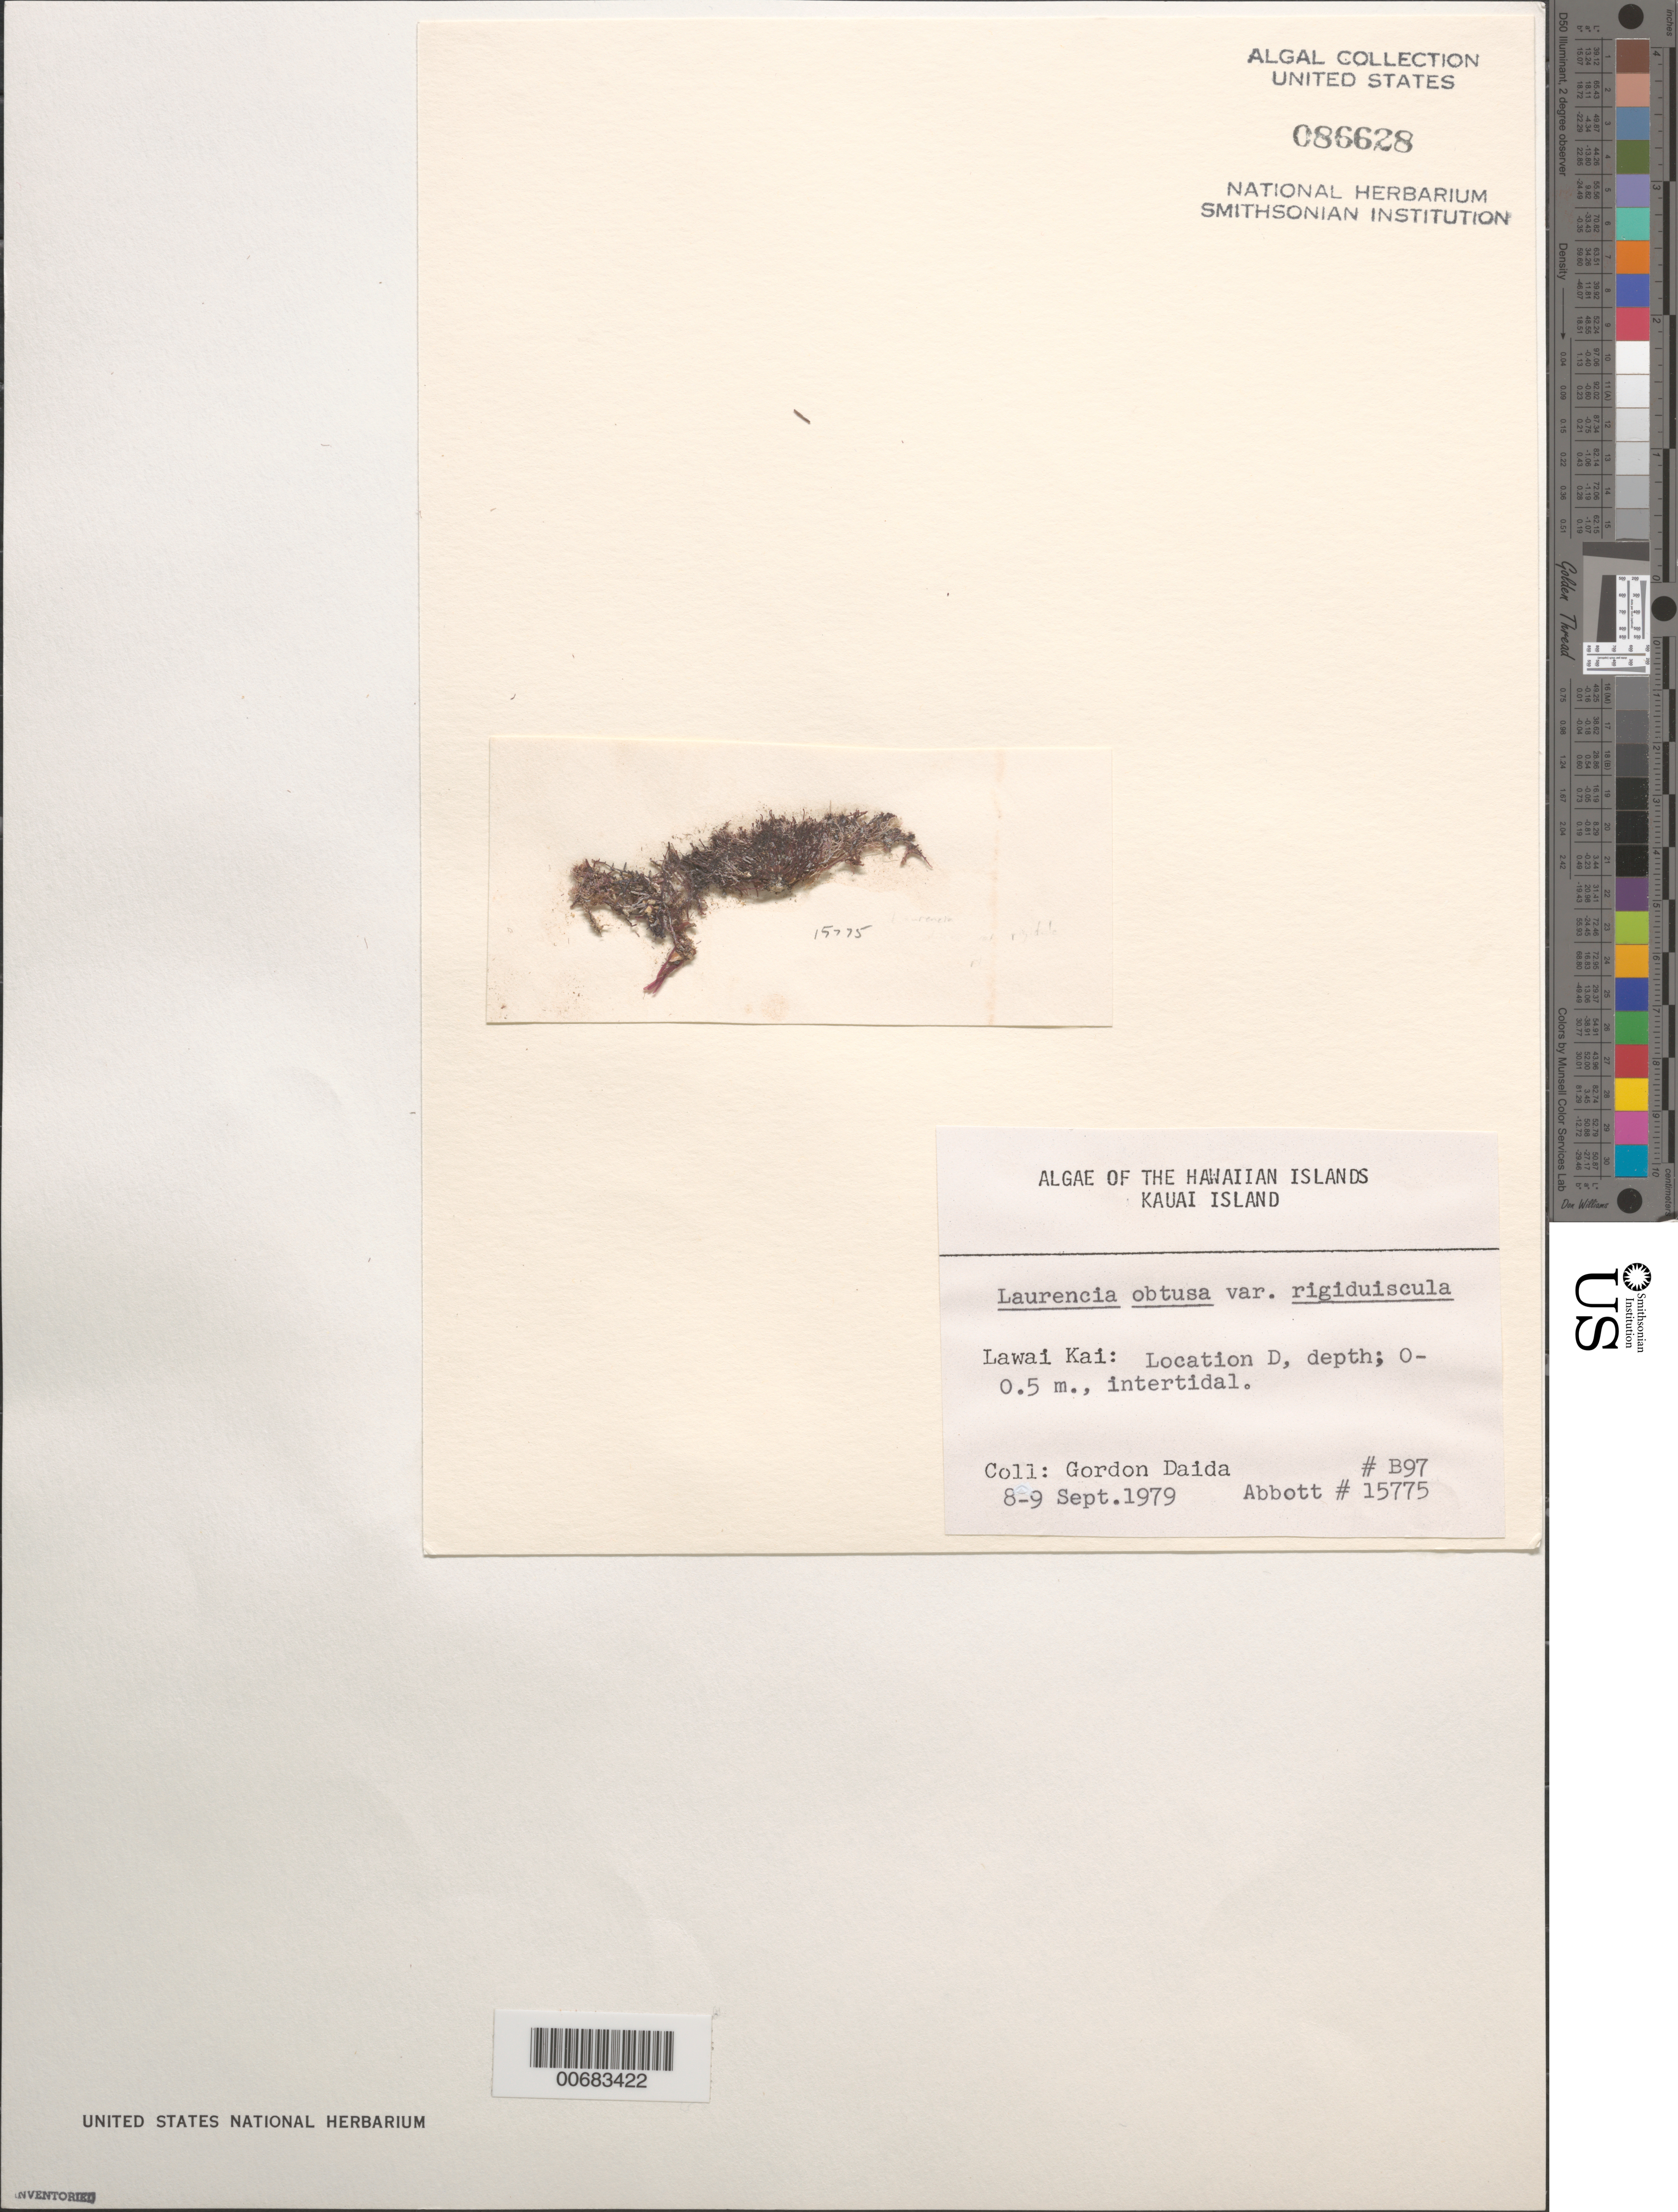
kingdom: Plantae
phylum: Rhodophyta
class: Florideophyceae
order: Ceramiales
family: Rhodomelaceae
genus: Laurencia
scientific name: Laurencia obtusa var. rigiduiscula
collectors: G. Daida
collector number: B97 & IAA 15775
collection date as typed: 08 Sep 1979 to 09 Sep 1979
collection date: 1979-09-08/1979-09-09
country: United States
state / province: Hawaii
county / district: Kauai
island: Kaua'i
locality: Lawai Kai, Location D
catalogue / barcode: US 86628